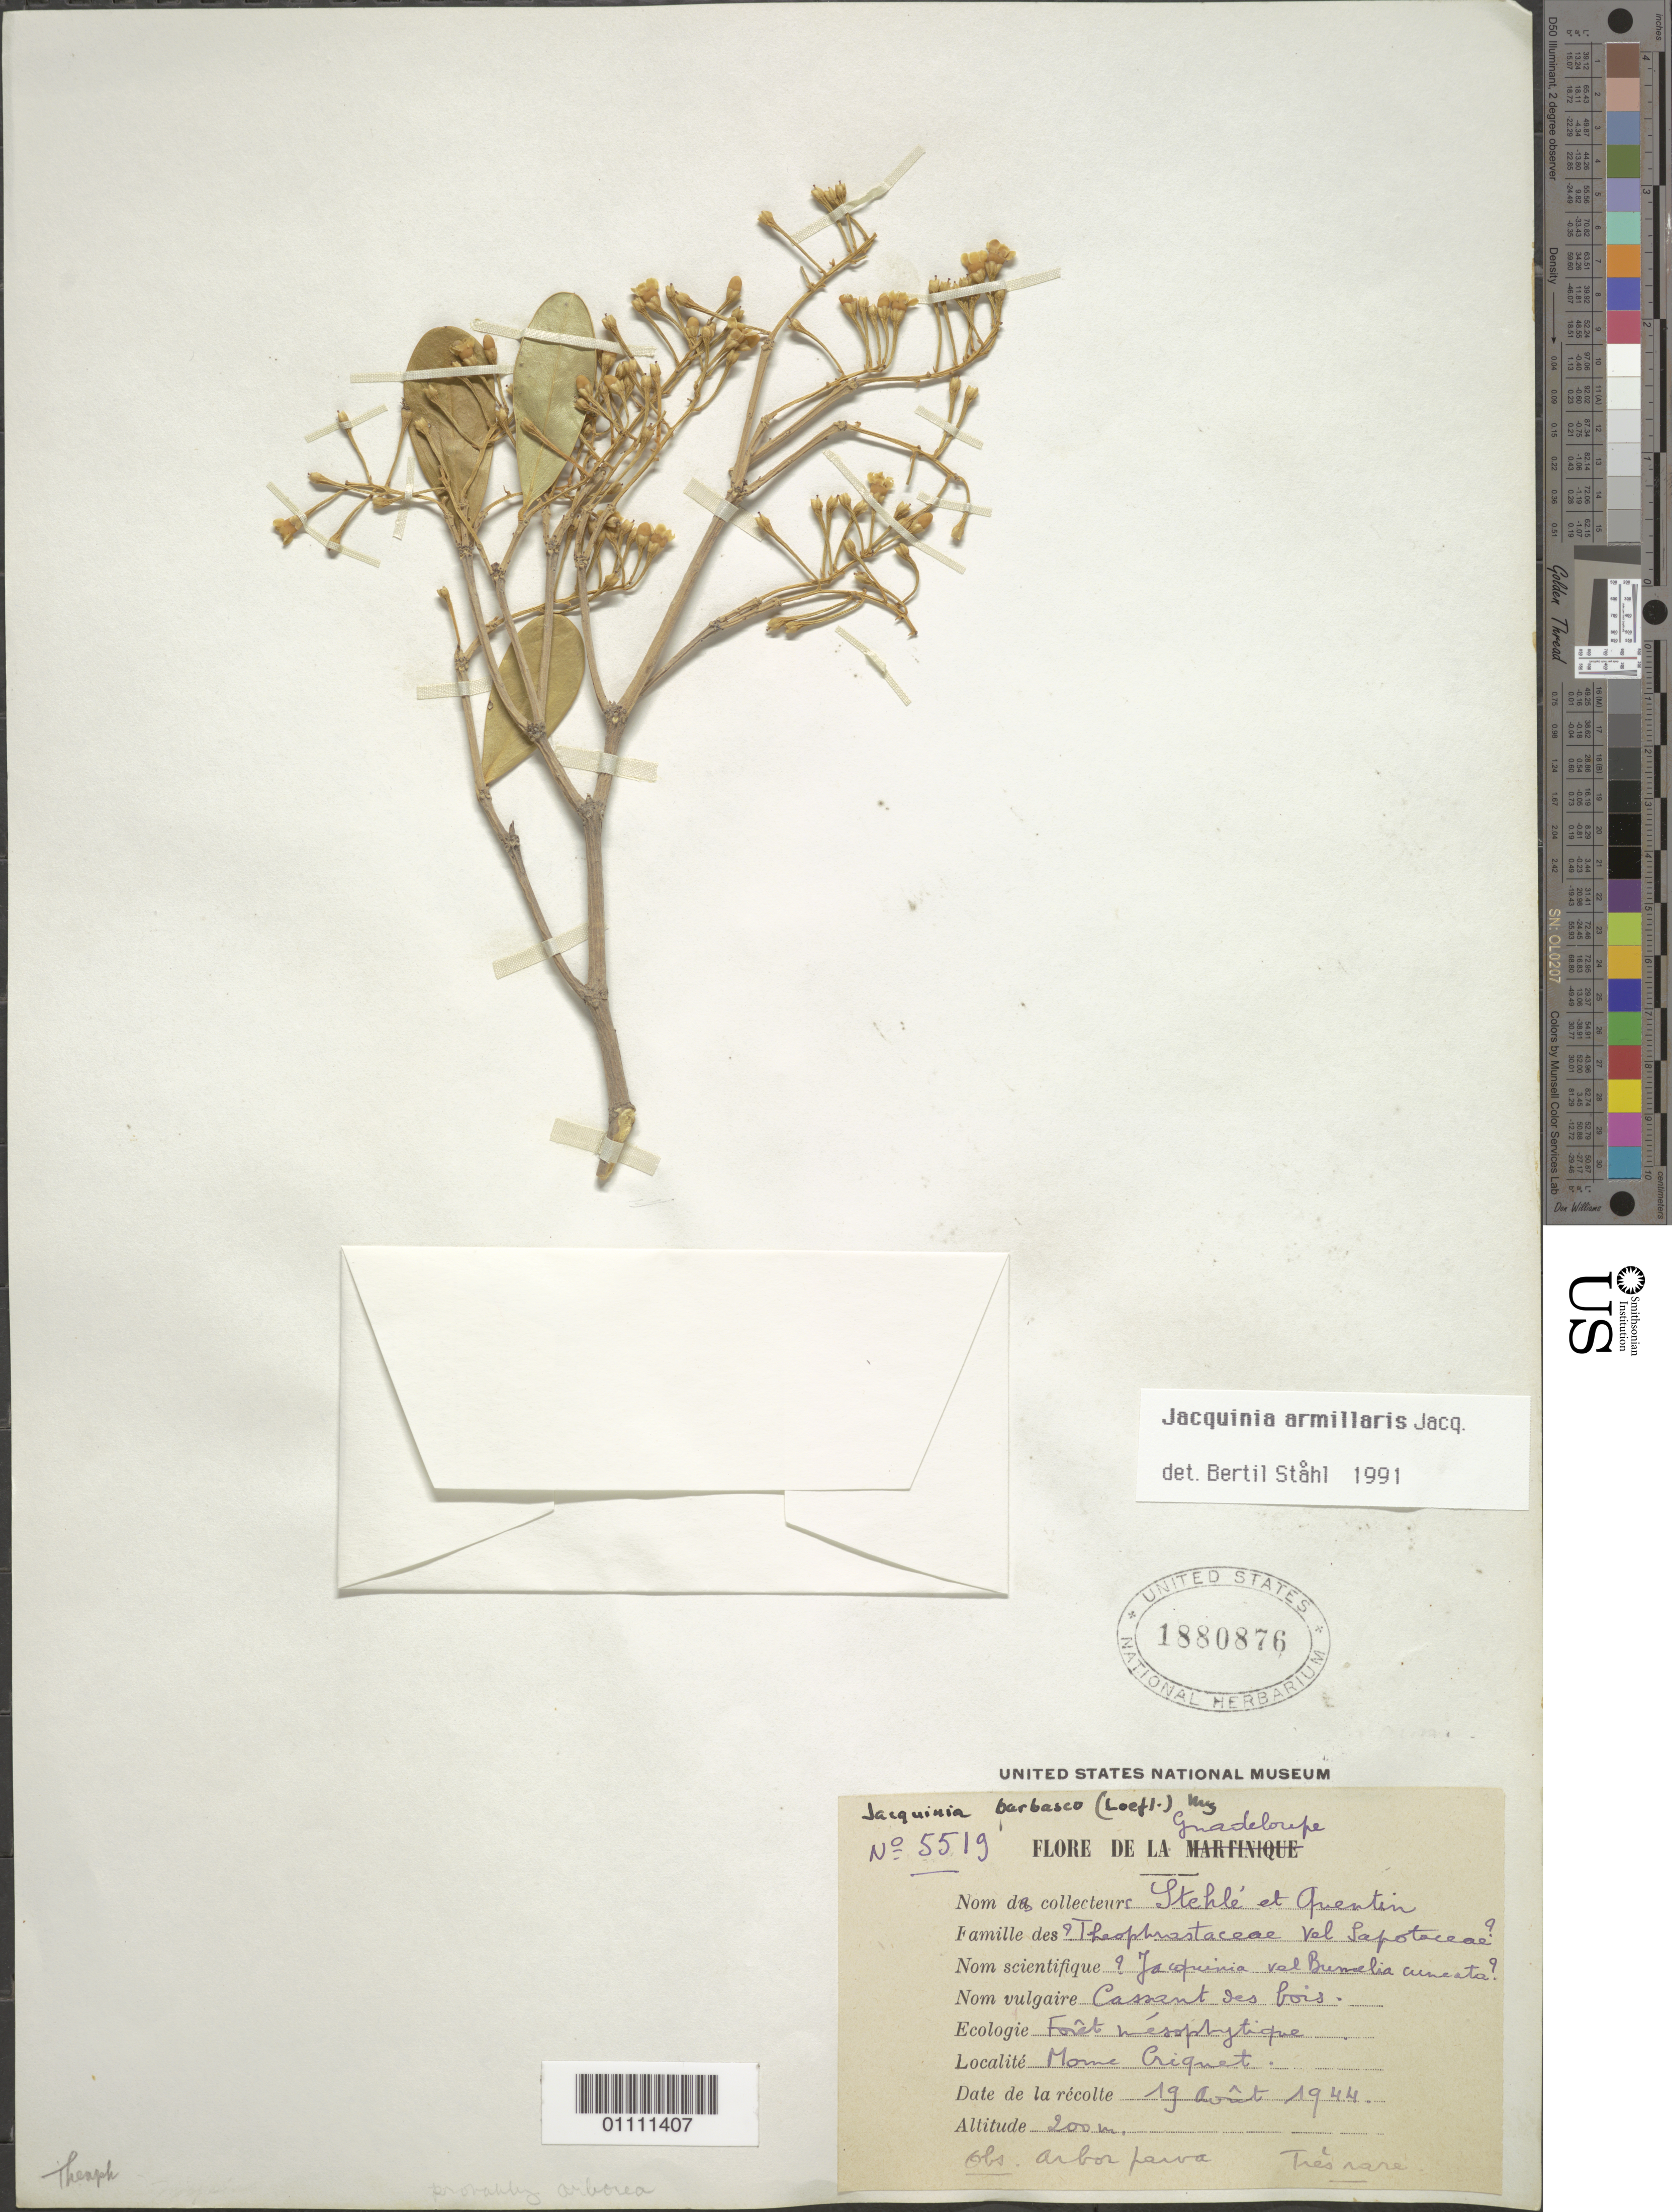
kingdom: Plantae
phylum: Tracheophyta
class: Magnoliopsida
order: Ericales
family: Primulaceae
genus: Jacquinia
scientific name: Jacquinia armillaris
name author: Jacq.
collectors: H. Stehlé & L. Quentin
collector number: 5519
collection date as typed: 19 Aug 1944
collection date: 1944-08-19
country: Saint Barthélemy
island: St. Barthélemy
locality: Foret mesophytique. Morne Criquet.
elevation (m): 200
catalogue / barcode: US 1880876